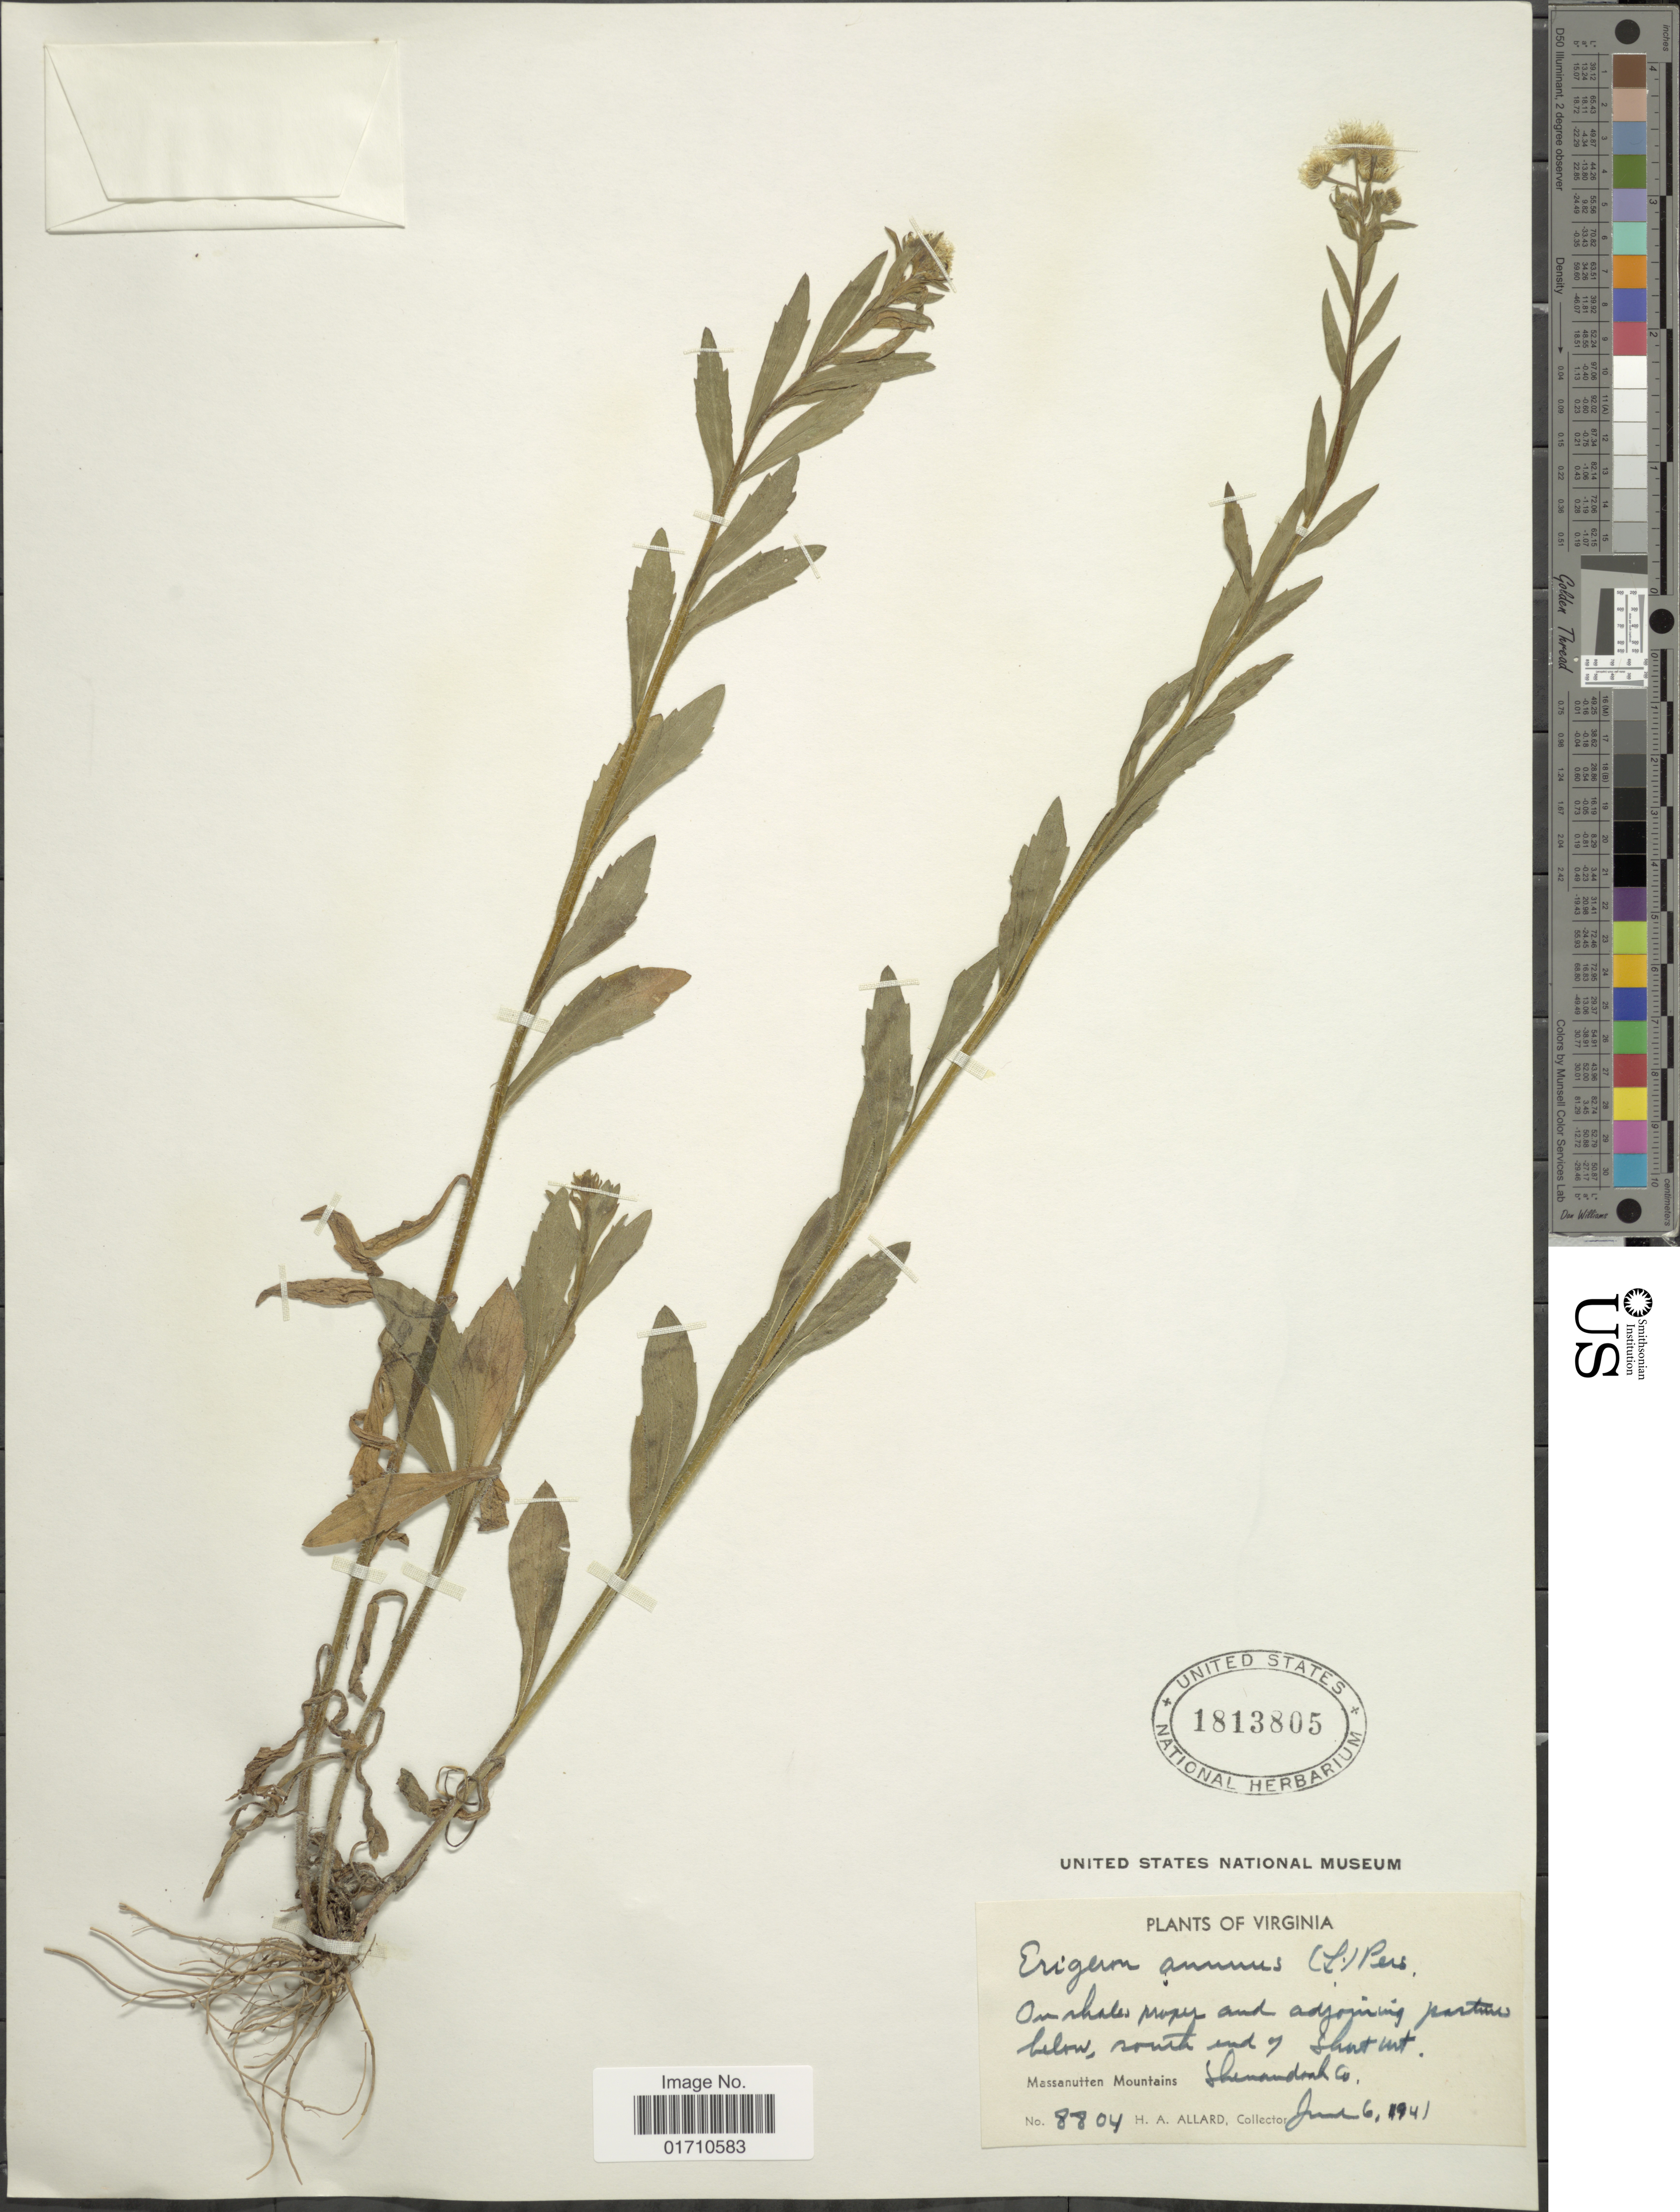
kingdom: Plantae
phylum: Tracheophyta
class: Magnoliopsida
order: Asterales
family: Asteraceae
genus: Erigeron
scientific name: Erigeron annuus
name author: (L.) Pers.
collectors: H. A. Allard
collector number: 8804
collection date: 1941-06-06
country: United States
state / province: Virginia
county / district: Shenandoah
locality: On shale proper and adjoining pasture below, south end of Short Mt., Massanutten Mountains: Shenandoah Co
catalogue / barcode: US 1813805